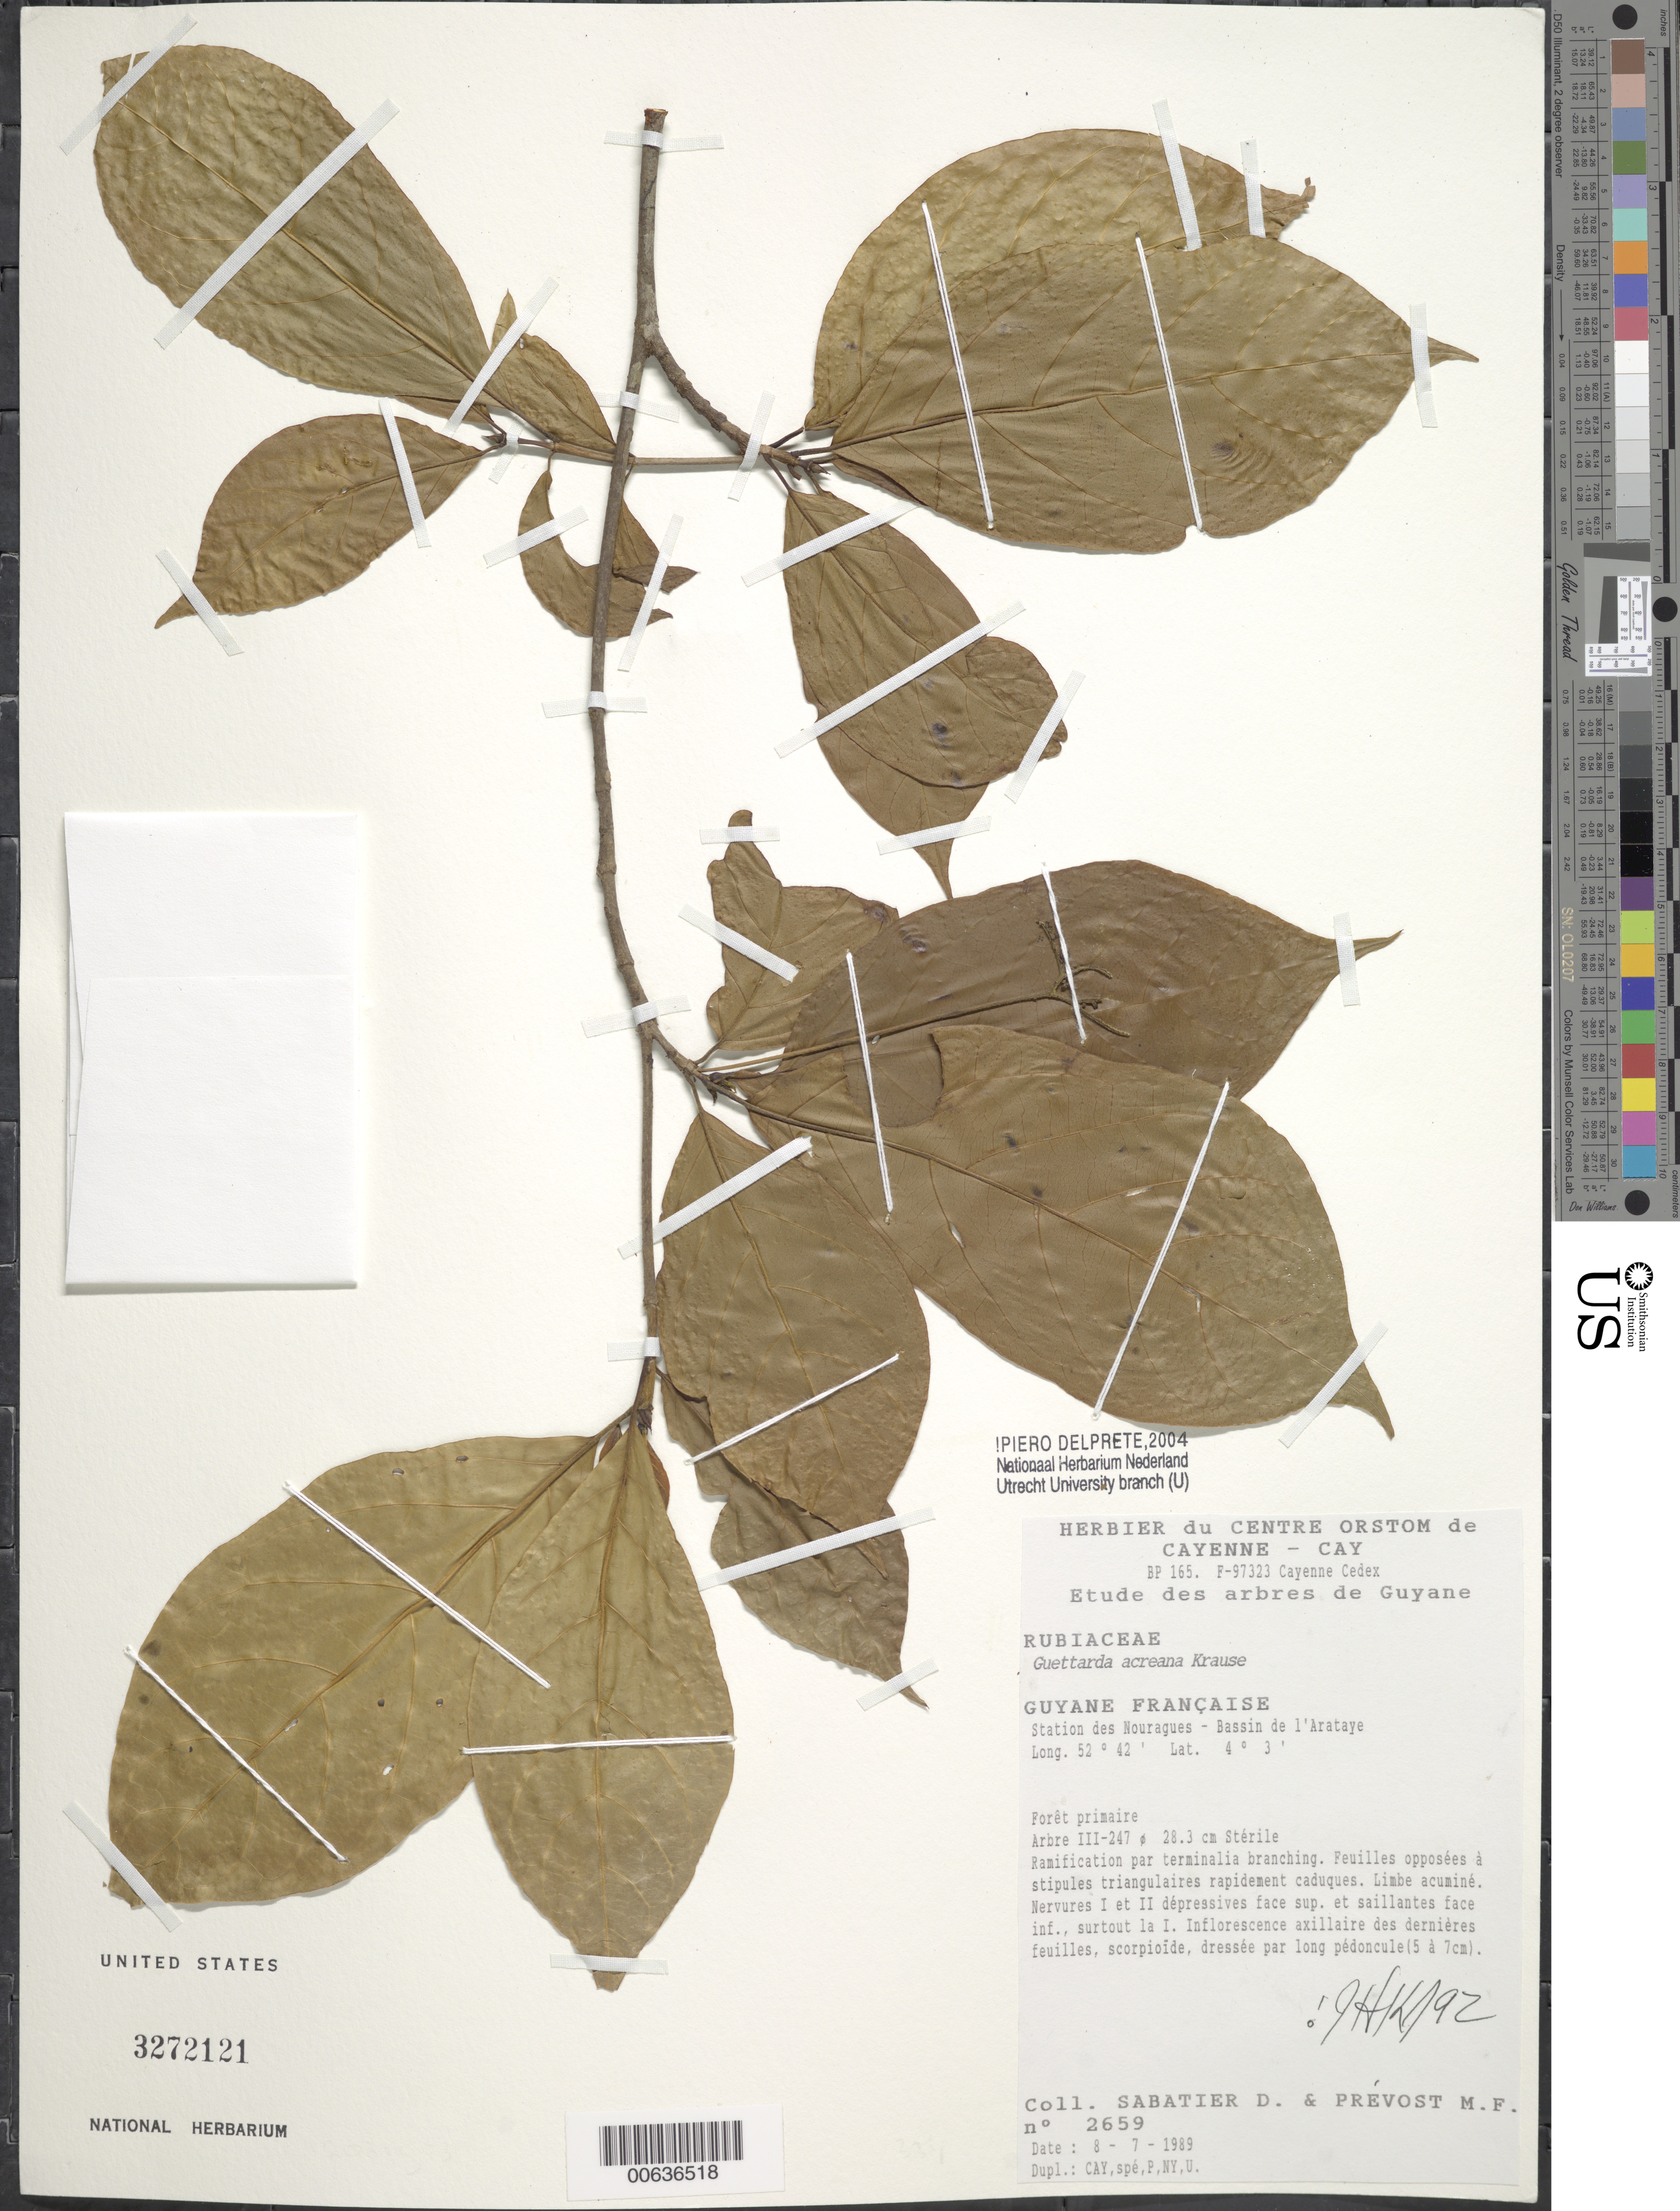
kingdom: Plantae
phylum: Tracheophyta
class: Magnoliopsida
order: Gentianales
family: Rubiaceae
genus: Guettarda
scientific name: Guettarda acreana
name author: K. Krause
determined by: Delprete, P. G., Herb. de Guyane Cay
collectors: D. Sabatier & M.-F. Prévost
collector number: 2659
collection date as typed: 8-Jul-89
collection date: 1989-07-08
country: French Guiana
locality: Station des Nouragues, Bassin de l'Approuague, Arataye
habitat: Primary forest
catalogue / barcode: US 3272121